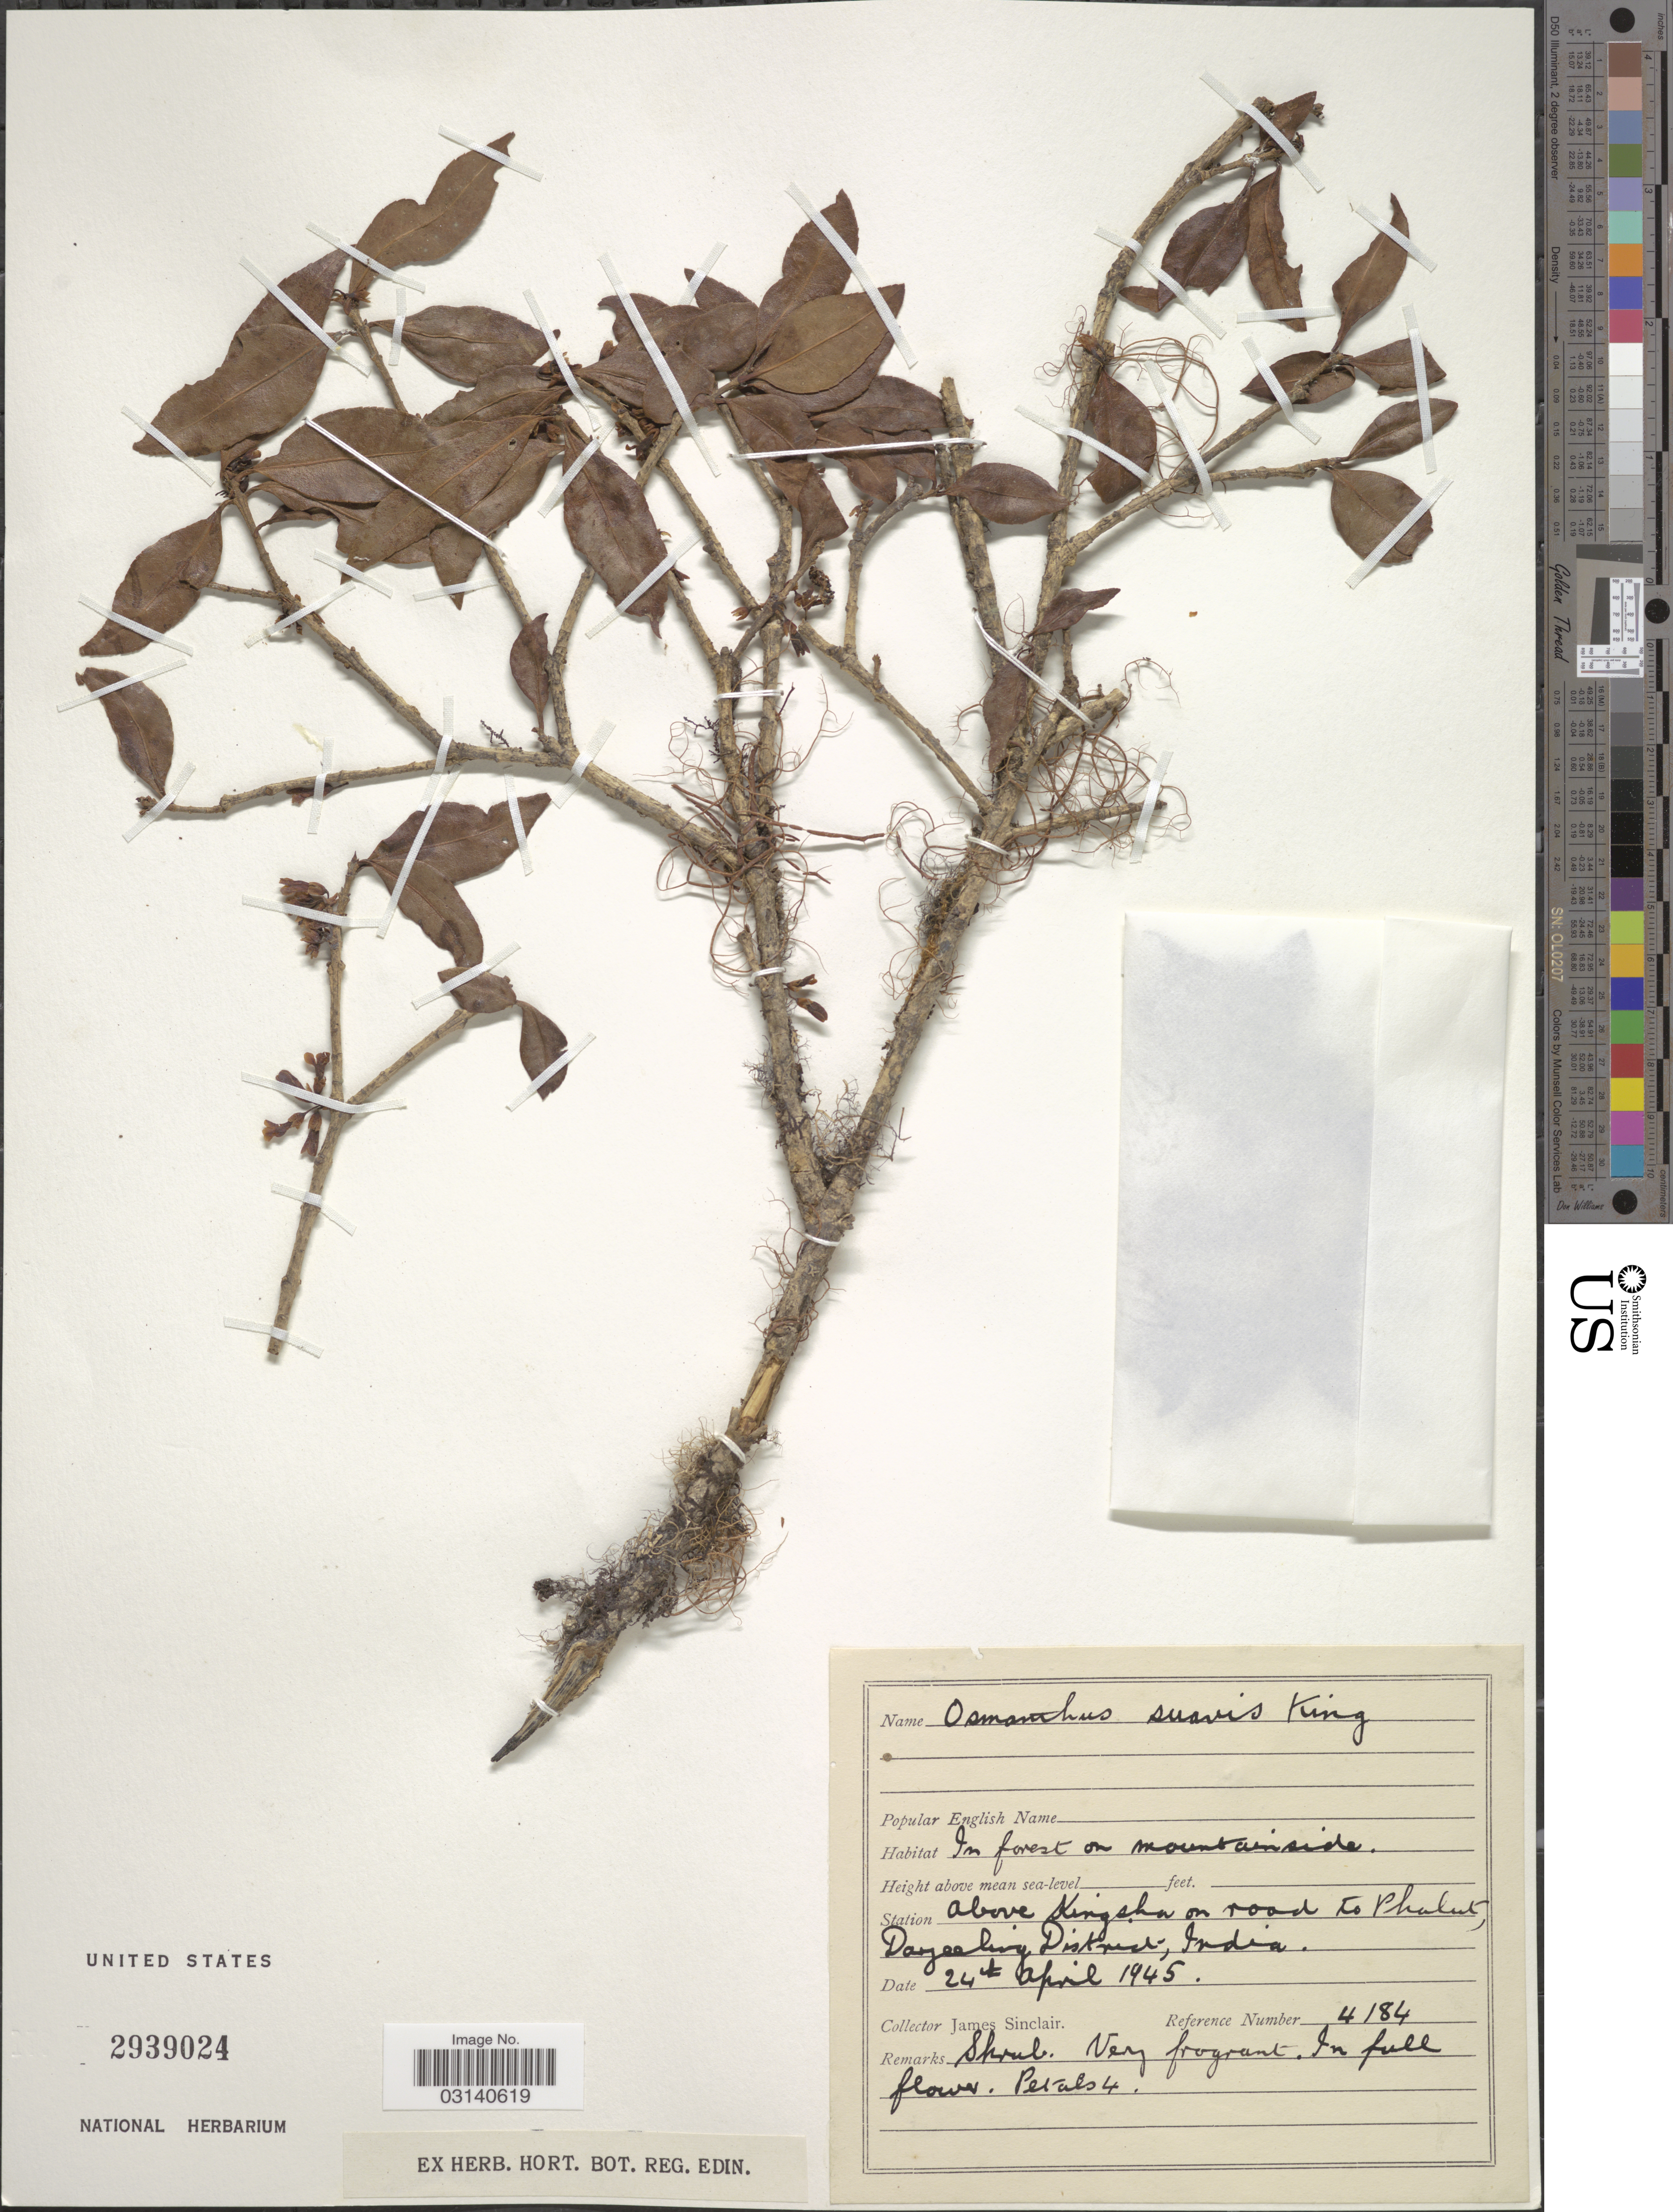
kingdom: Plantae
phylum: Tracheophyta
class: Magnoliopsida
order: Lamiales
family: Oleaceae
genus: Osmanthus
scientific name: Osmanthus suavis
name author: King ex C.B. Clarke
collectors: J. Sinclair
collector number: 4184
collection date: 1945-04-24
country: India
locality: Station above Kingsha on road to Phalut, Darjeeling District, India.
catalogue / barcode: US 2939024